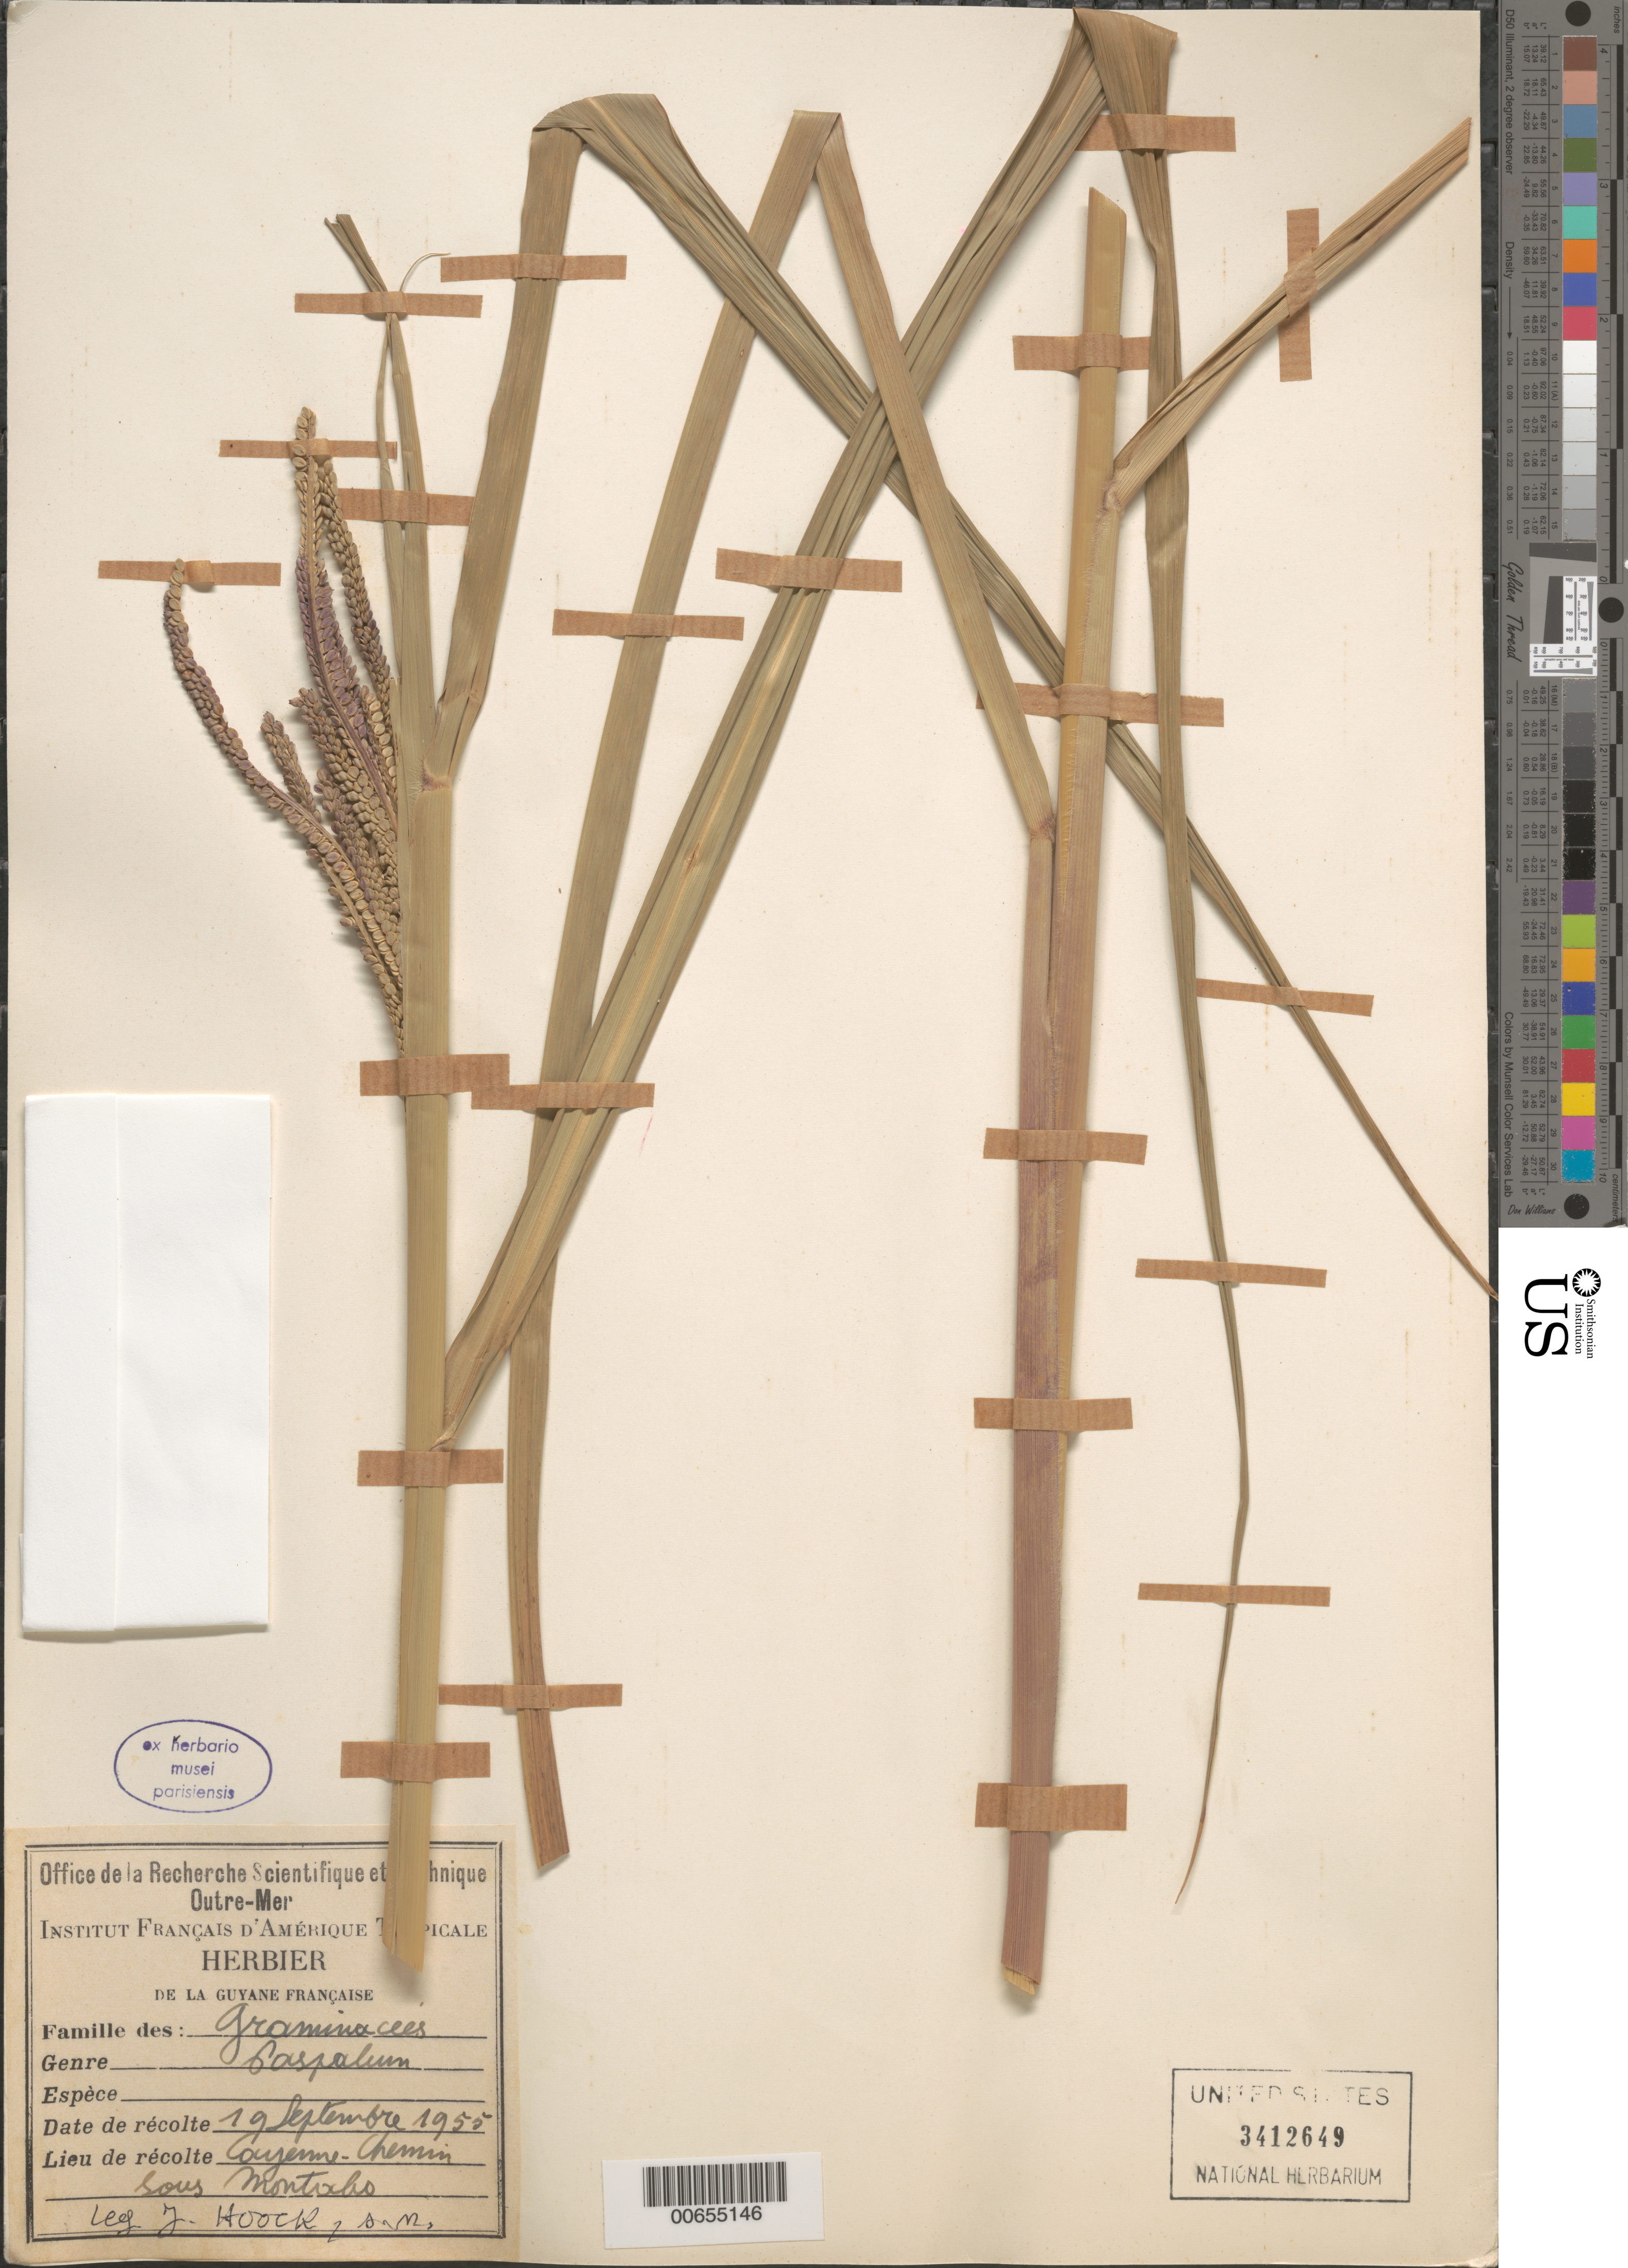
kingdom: Plantae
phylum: Tracheophyta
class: Liliopsida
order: Poales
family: Poaceae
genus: Paspalum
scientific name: Paspalum sp.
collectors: J. Hoock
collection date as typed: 19-Sep-55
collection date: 1955-09-19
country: French Guiana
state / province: Cayenne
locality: Cayenne, chemin sous Montabo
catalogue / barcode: US 3412649